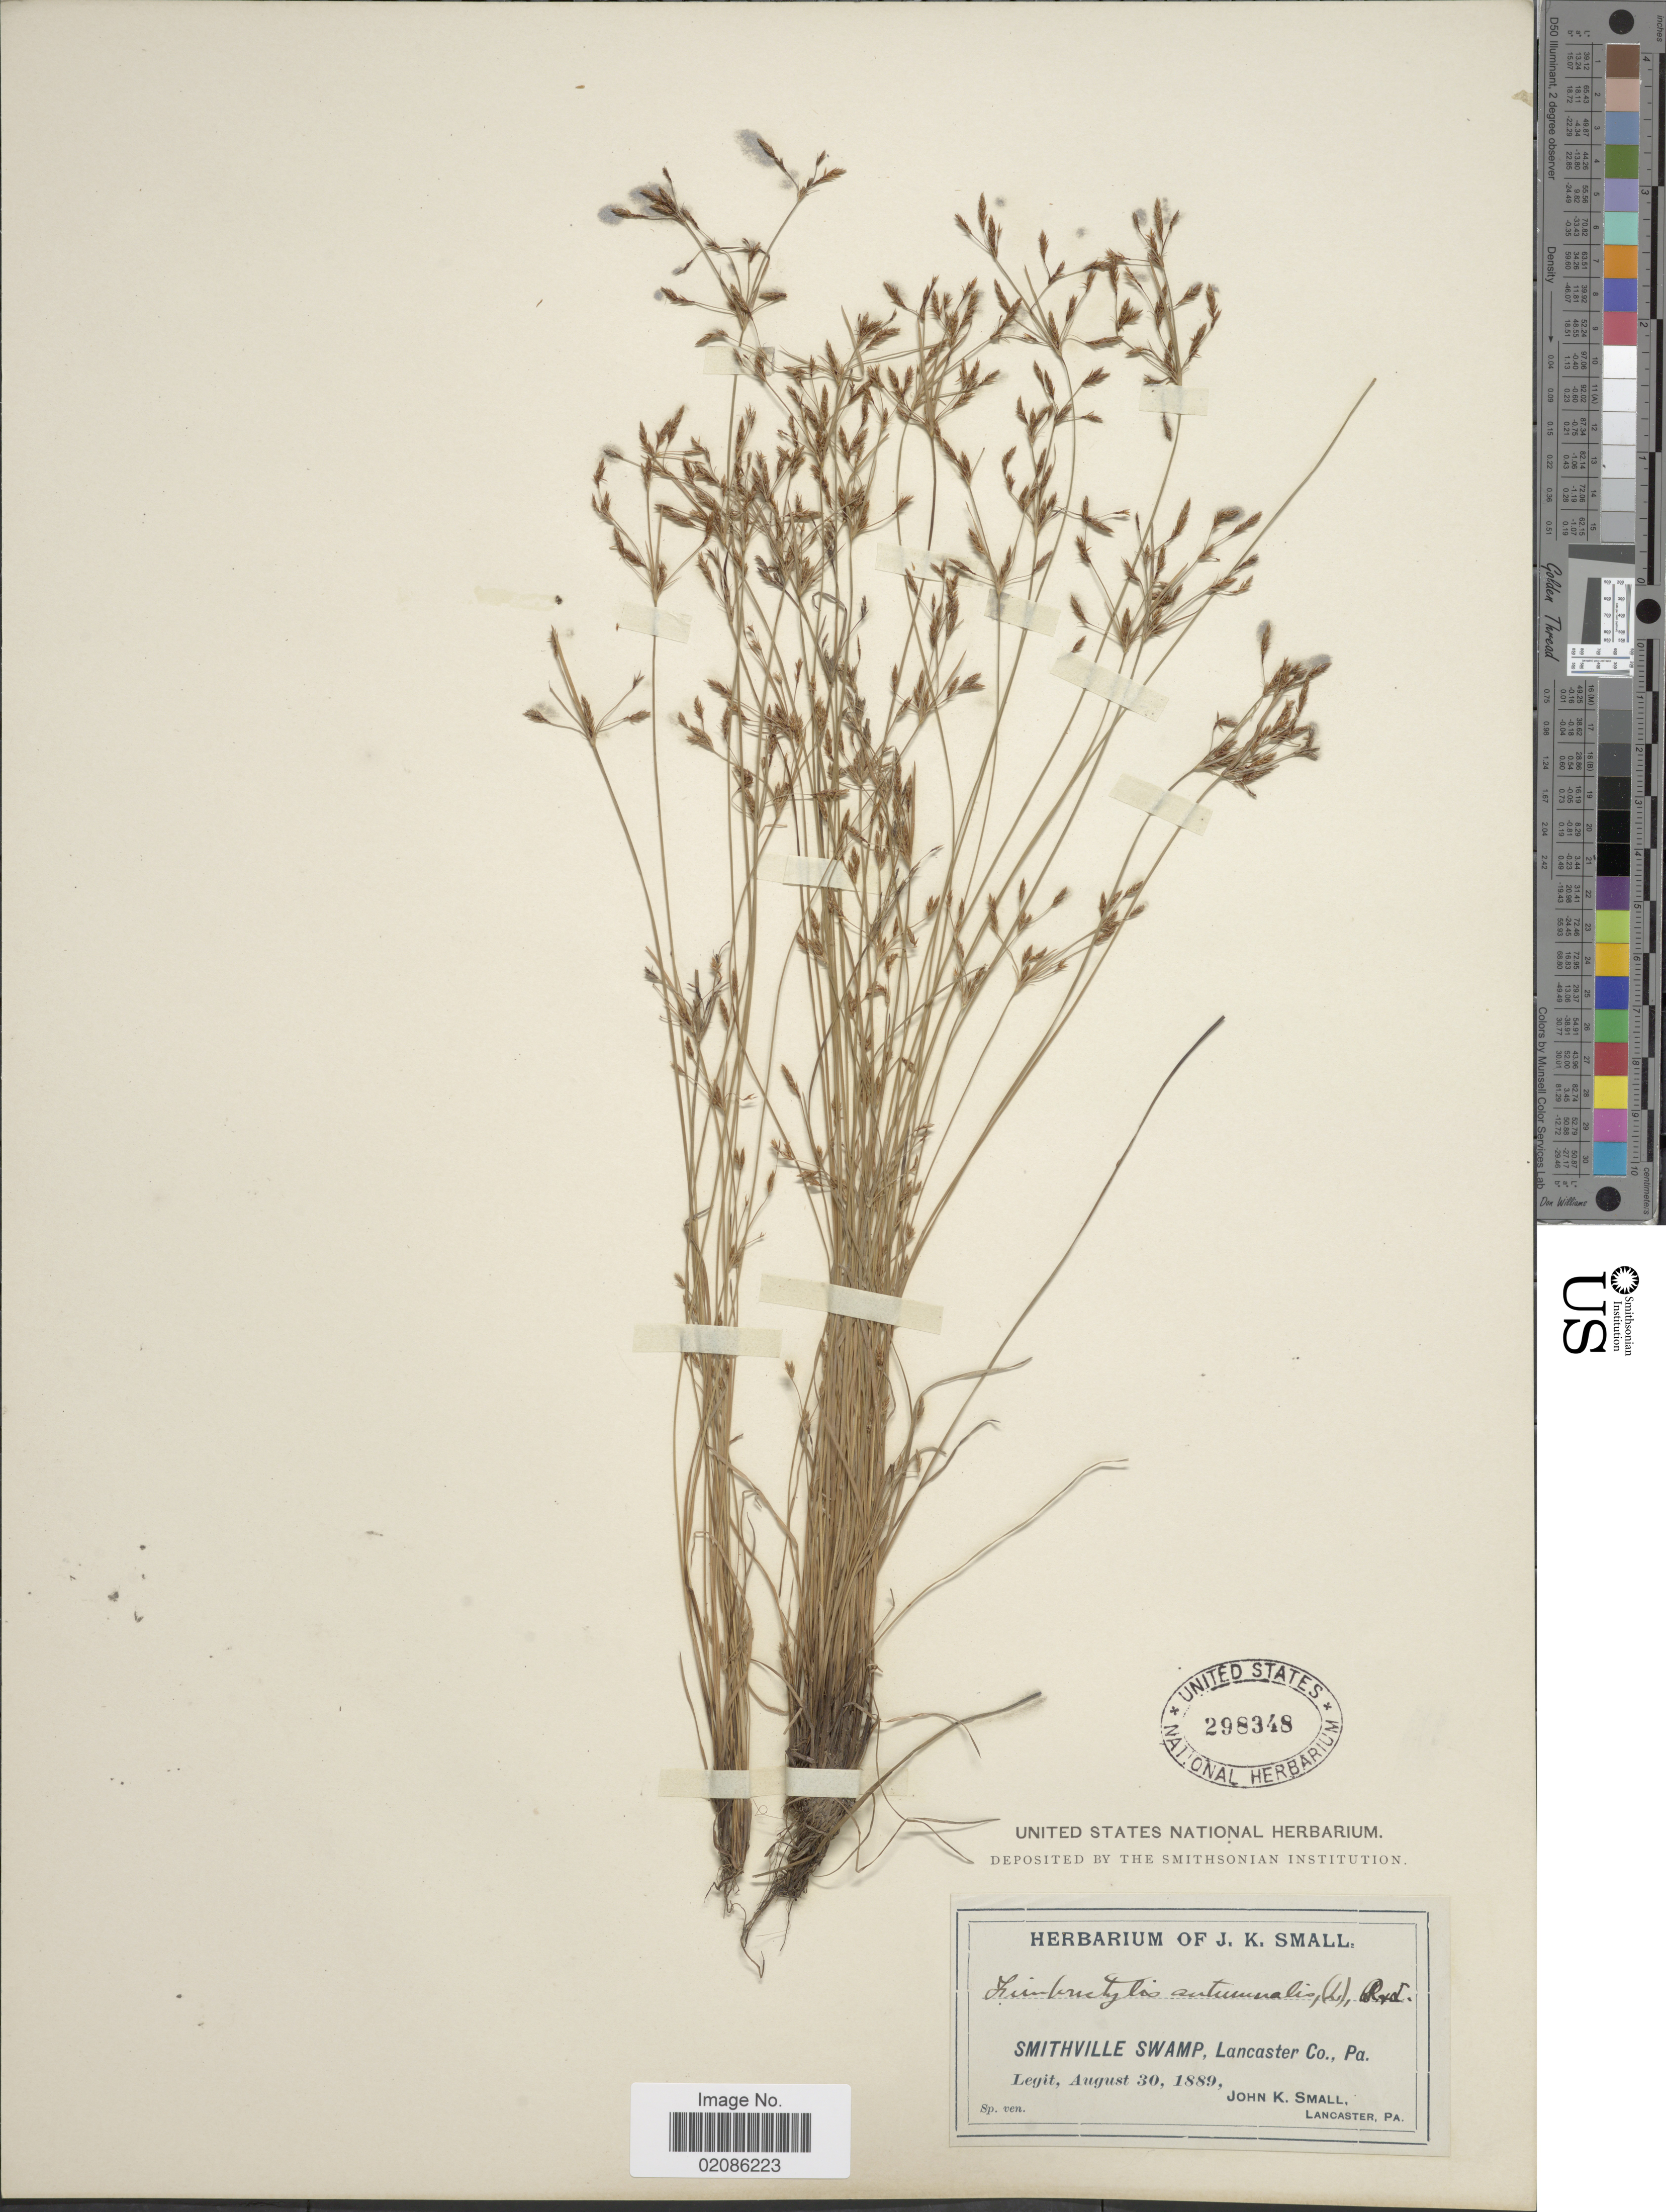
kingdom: Plantae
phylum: Tracheophyta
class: Liliopsida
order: Poales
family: Cyperaceae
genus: Fimbristylis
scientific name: Fimbristylis autumnalis (L.) Roem. & Schult.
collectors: J. K. Small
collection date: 1889-08-30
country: United States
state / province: Pennsylvania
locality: Smithville Swamp, Lancaster Co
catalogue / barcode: US 298348